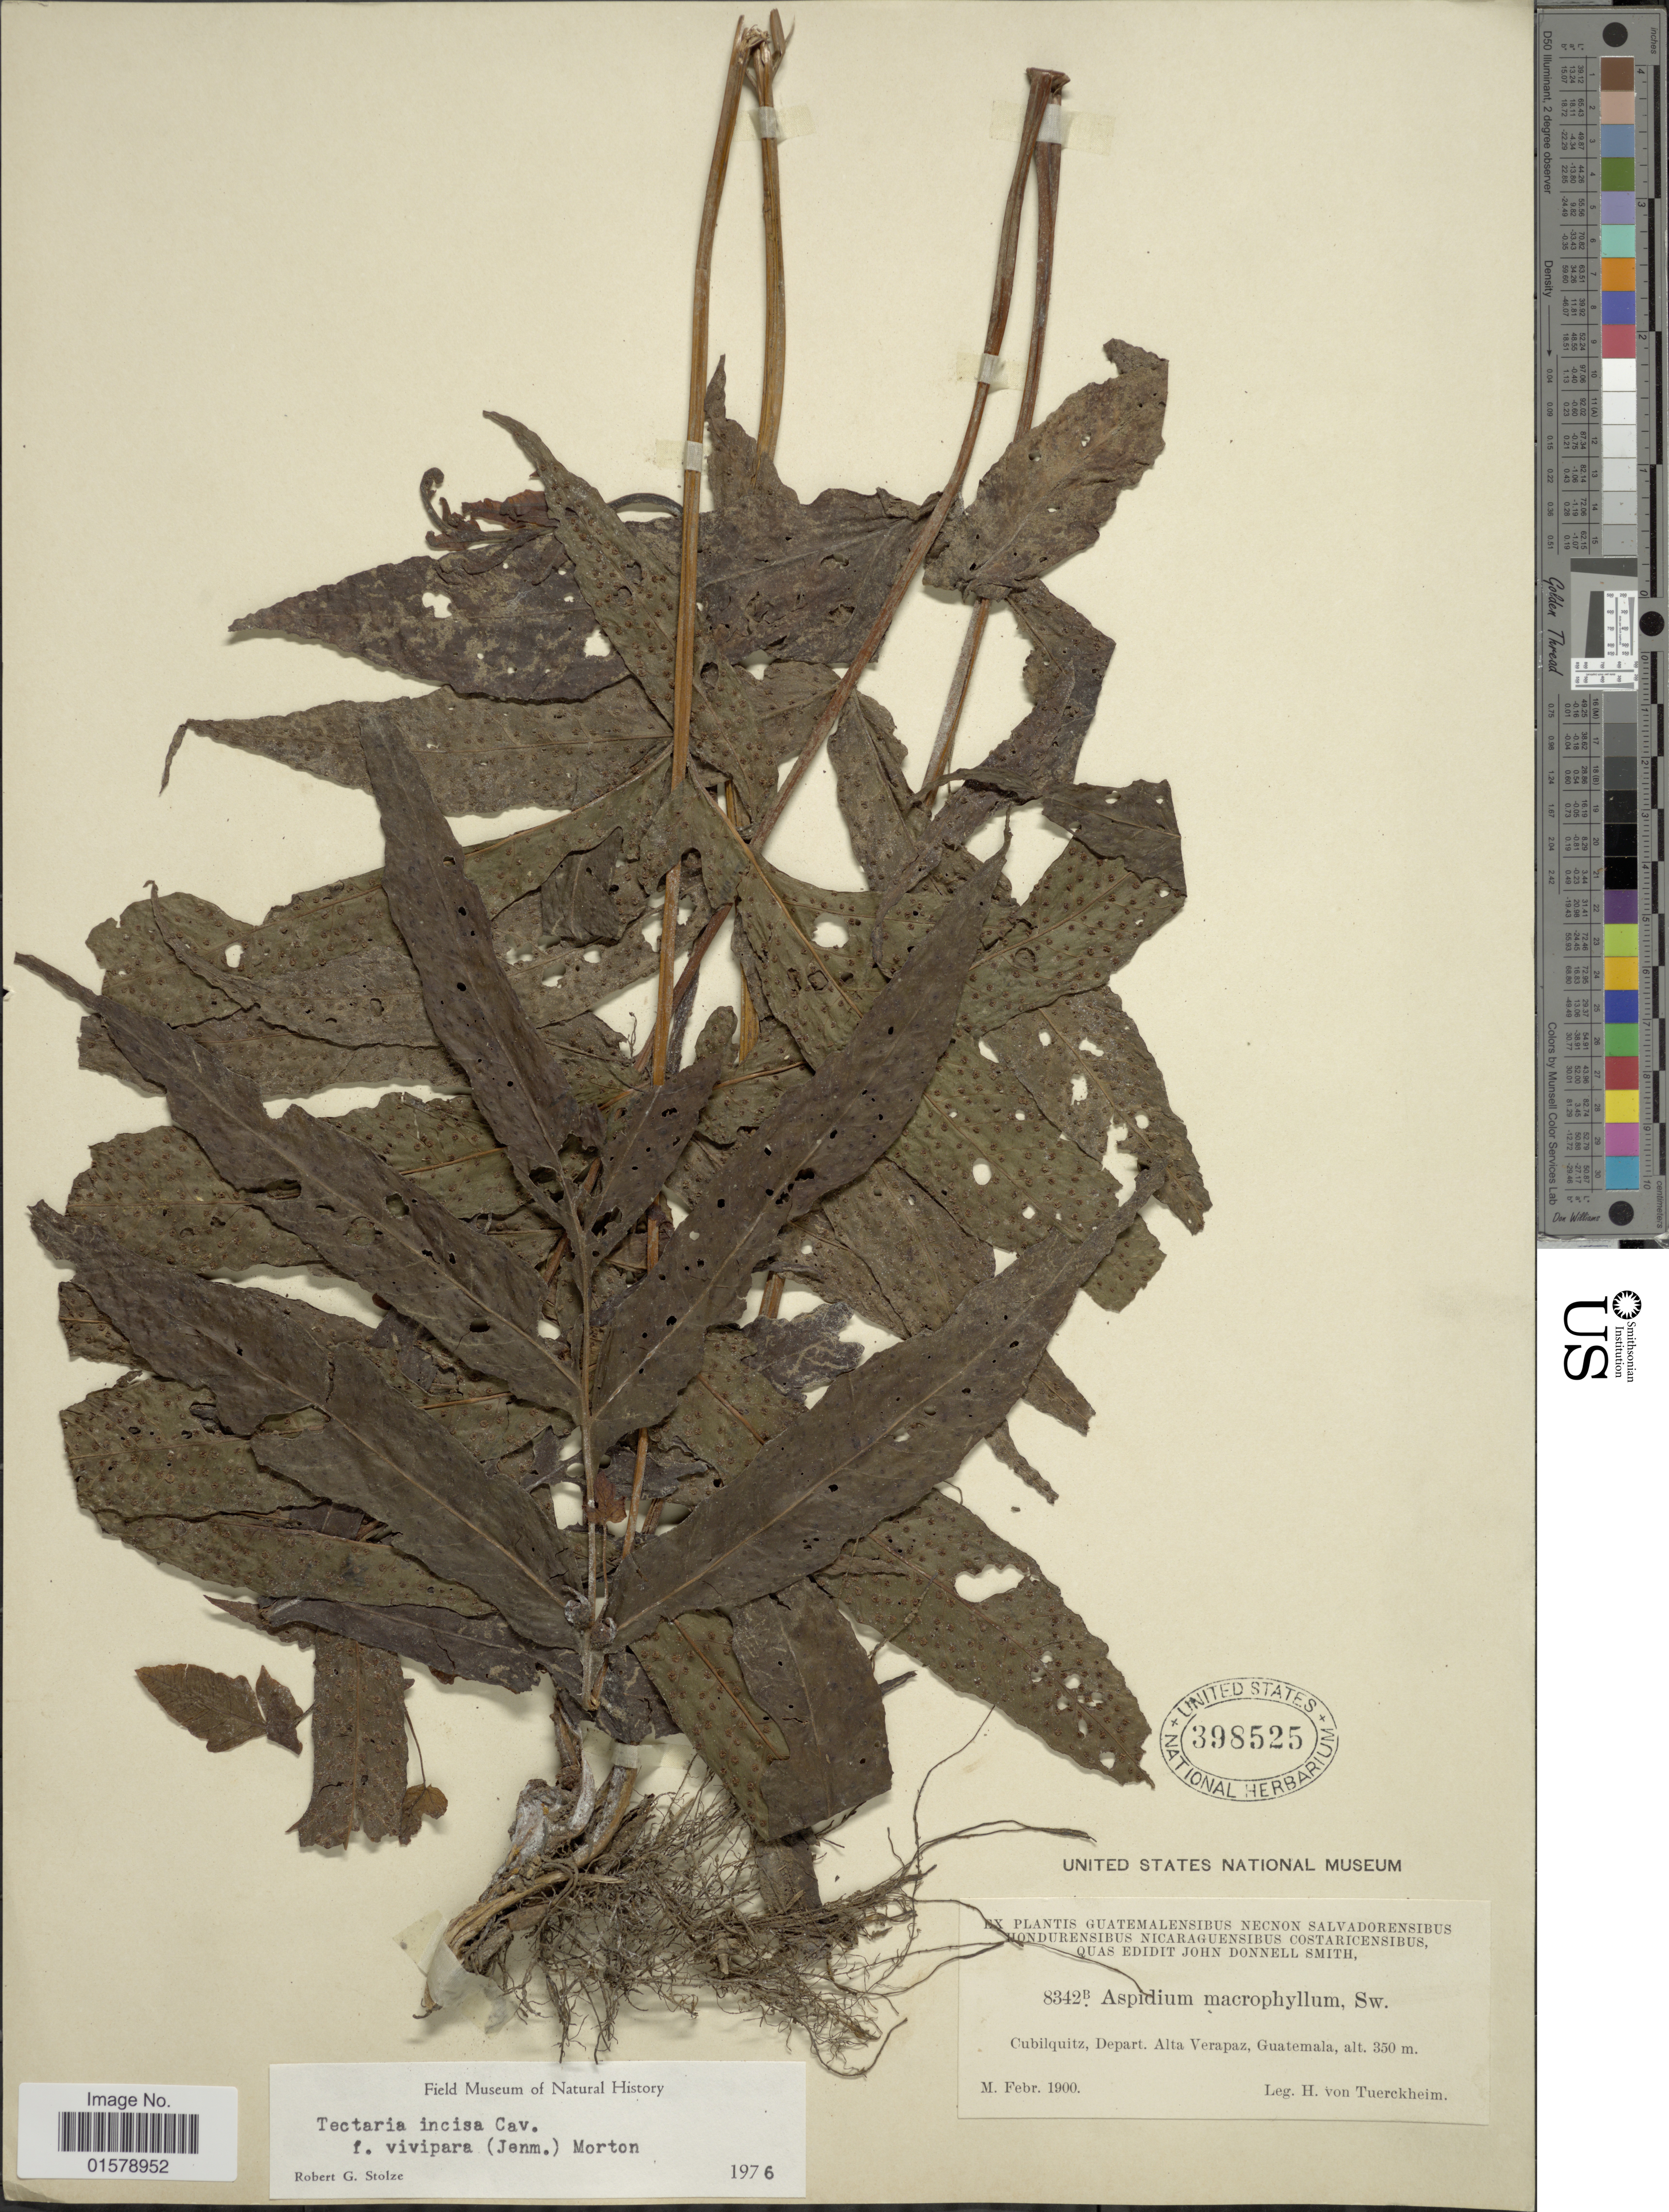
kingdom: Plantae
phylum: Tracheophyta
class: Polypodiopsida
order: Polypodiales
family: Tectariaceae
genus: Tectaria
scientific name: Tectaria vivipara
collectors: H. von Tuerckheim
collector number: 8342B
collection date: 1900-02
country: Guatemala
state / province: Alta Verapaz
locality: Cubilquitz, Depart. Alta Verapaz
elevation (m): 350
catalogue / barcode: US 398525